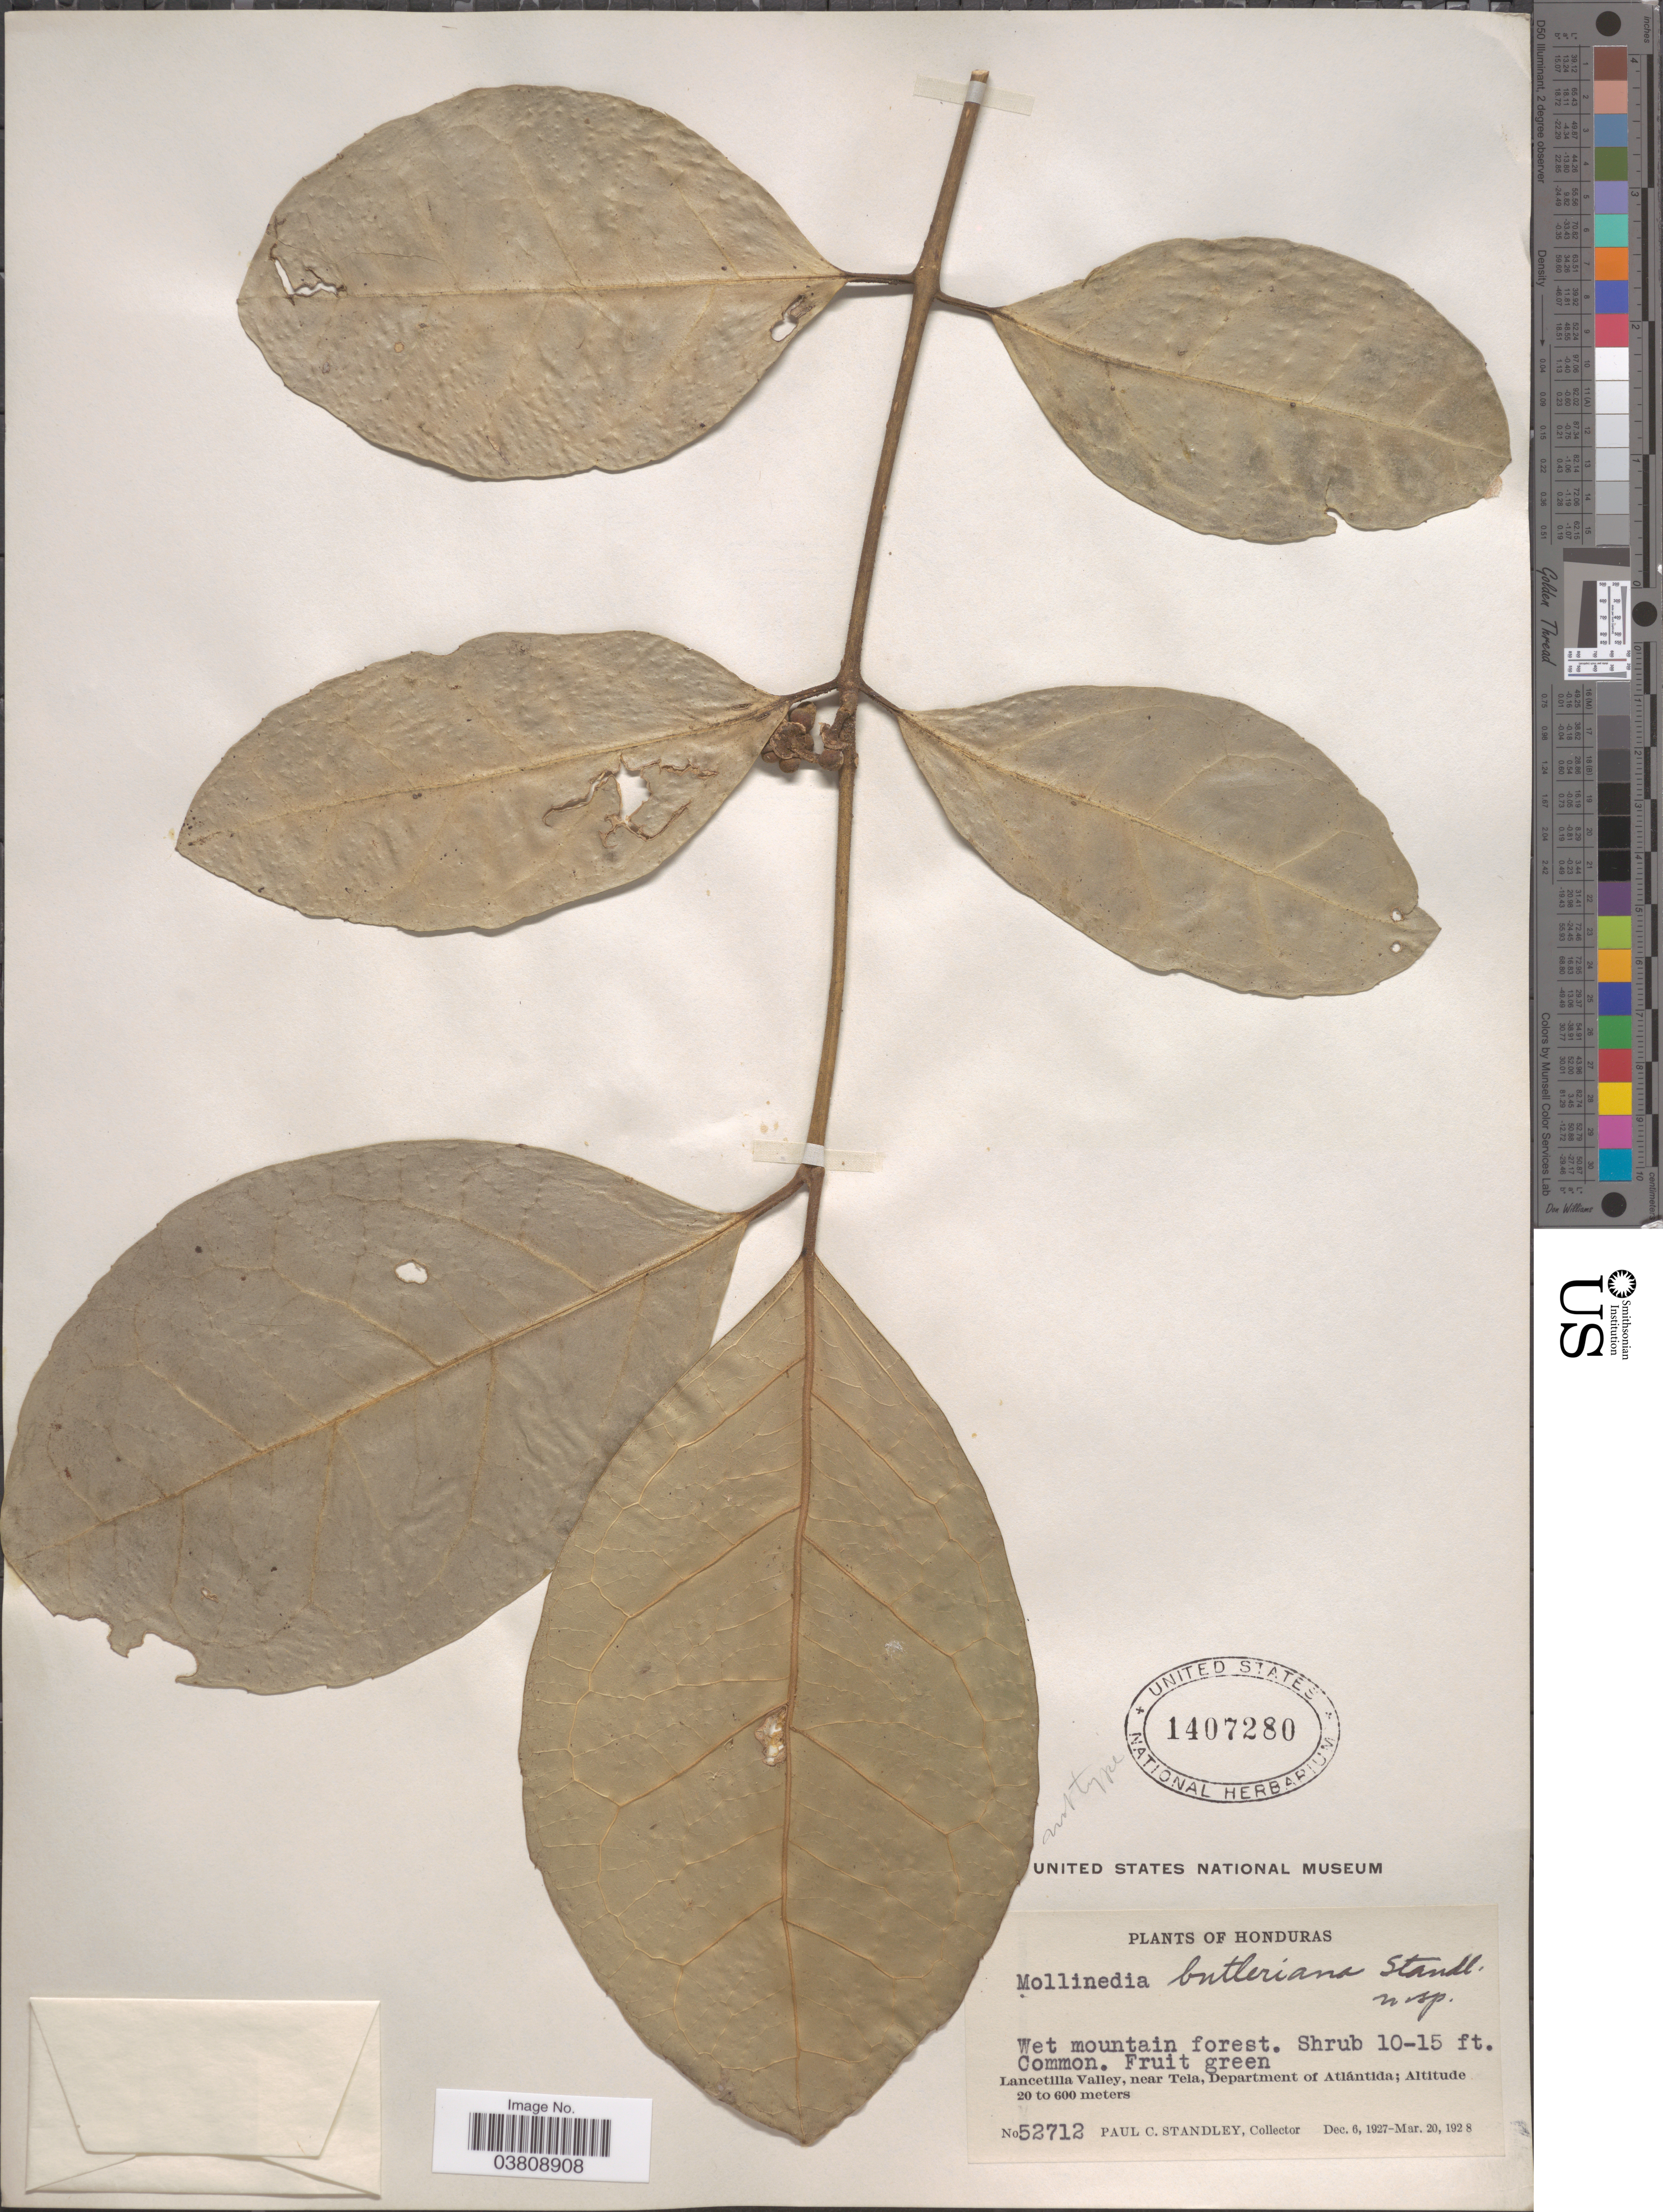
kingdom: Plantae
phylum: Tracheophyta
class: Magnoliopsida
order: Laurales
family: Monimiaceae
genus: Mollinedia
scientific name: Mollinedia butleriana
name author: Standl.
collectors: P. C. Standley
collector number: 52712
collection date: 1927-12-06/1928-03-20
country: Honduras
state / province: Atlantida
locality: Lancetilla Valley, near Tela, Department of Atlántida.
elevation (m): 20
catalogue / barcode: US 1407280